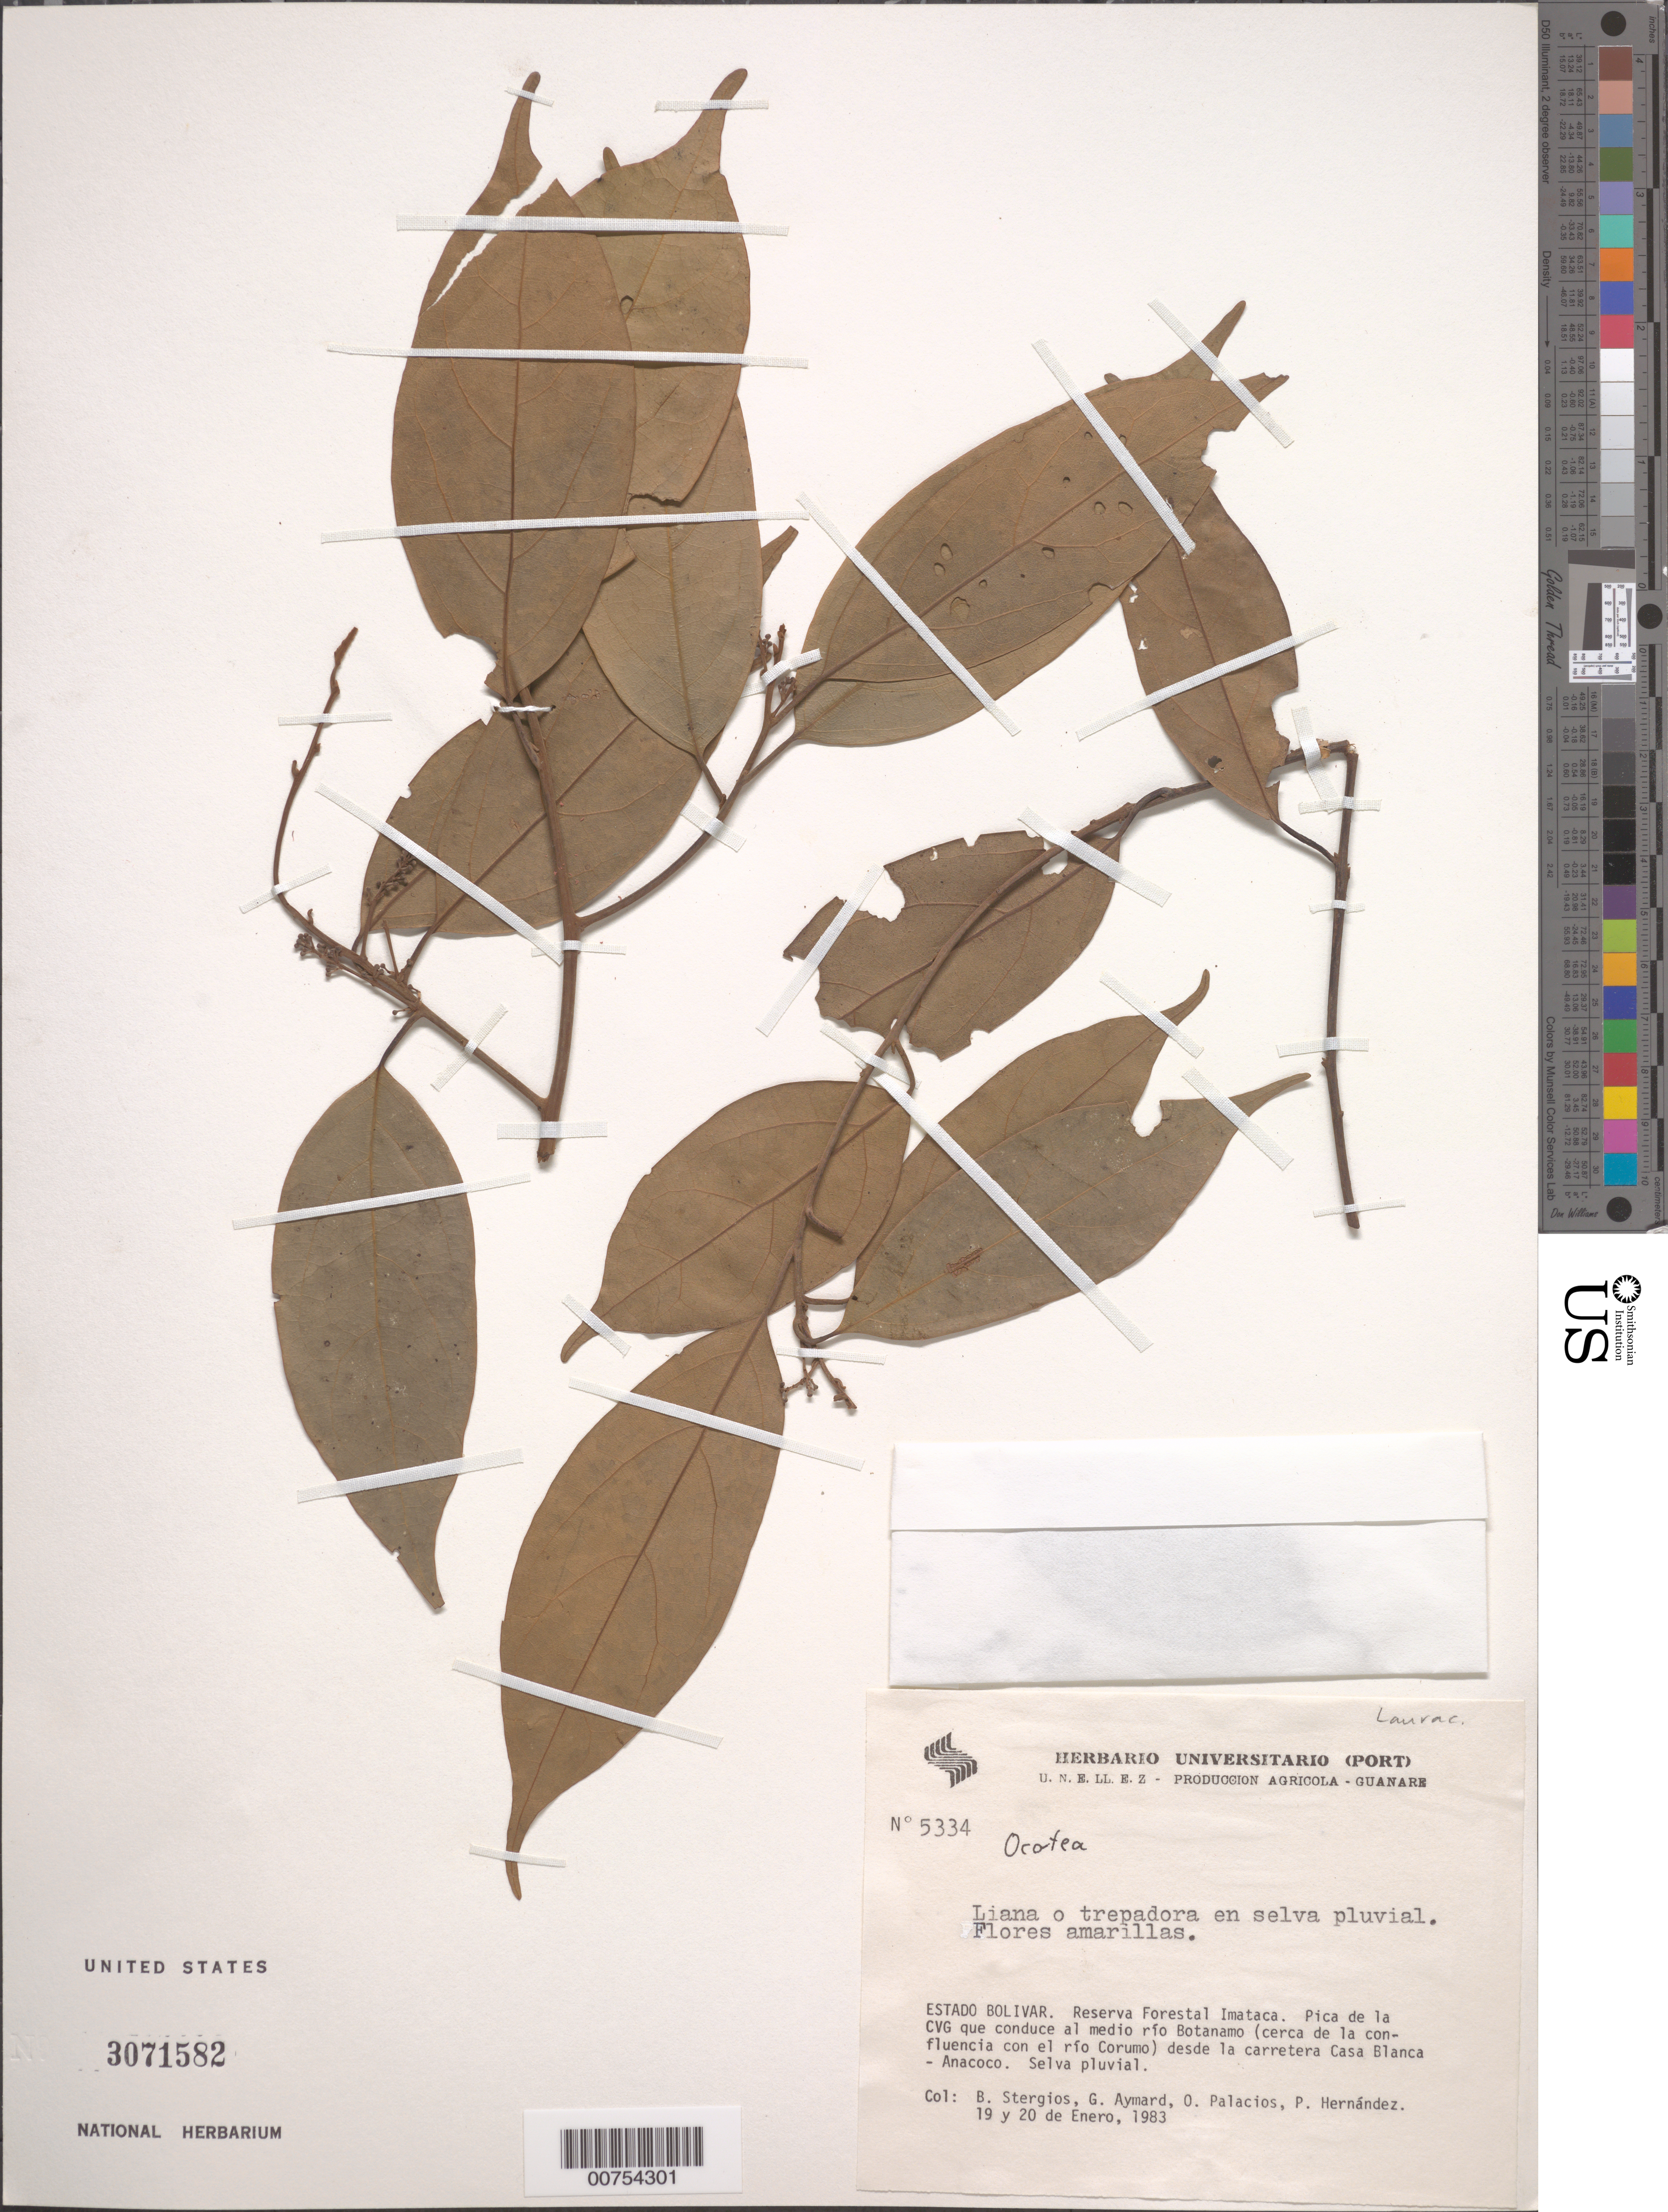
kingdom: Plantae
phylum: Tracheophyta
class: Magnoliopsida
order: Laurales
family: Lauraceae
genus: Ocotea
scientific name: Ocotea sp.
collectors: B. G. Stergios, G. A. Aymard, O. Palacios & P. Hernández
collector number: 5334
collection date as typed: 19-Jan-83 to 20-Jan-83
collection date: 1983-01-19/1983-01-20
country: Venezuela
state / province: Bolívar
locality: Reserva Forestal Imataca, Pica de la CVG que conduce al medio Río Botanamo (cerca de la confluencia con el Río Coruma) desde la carretera Casa Blanca - Anacoco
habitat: Selva pluvial y humedo tropical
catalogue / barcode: US 3071582